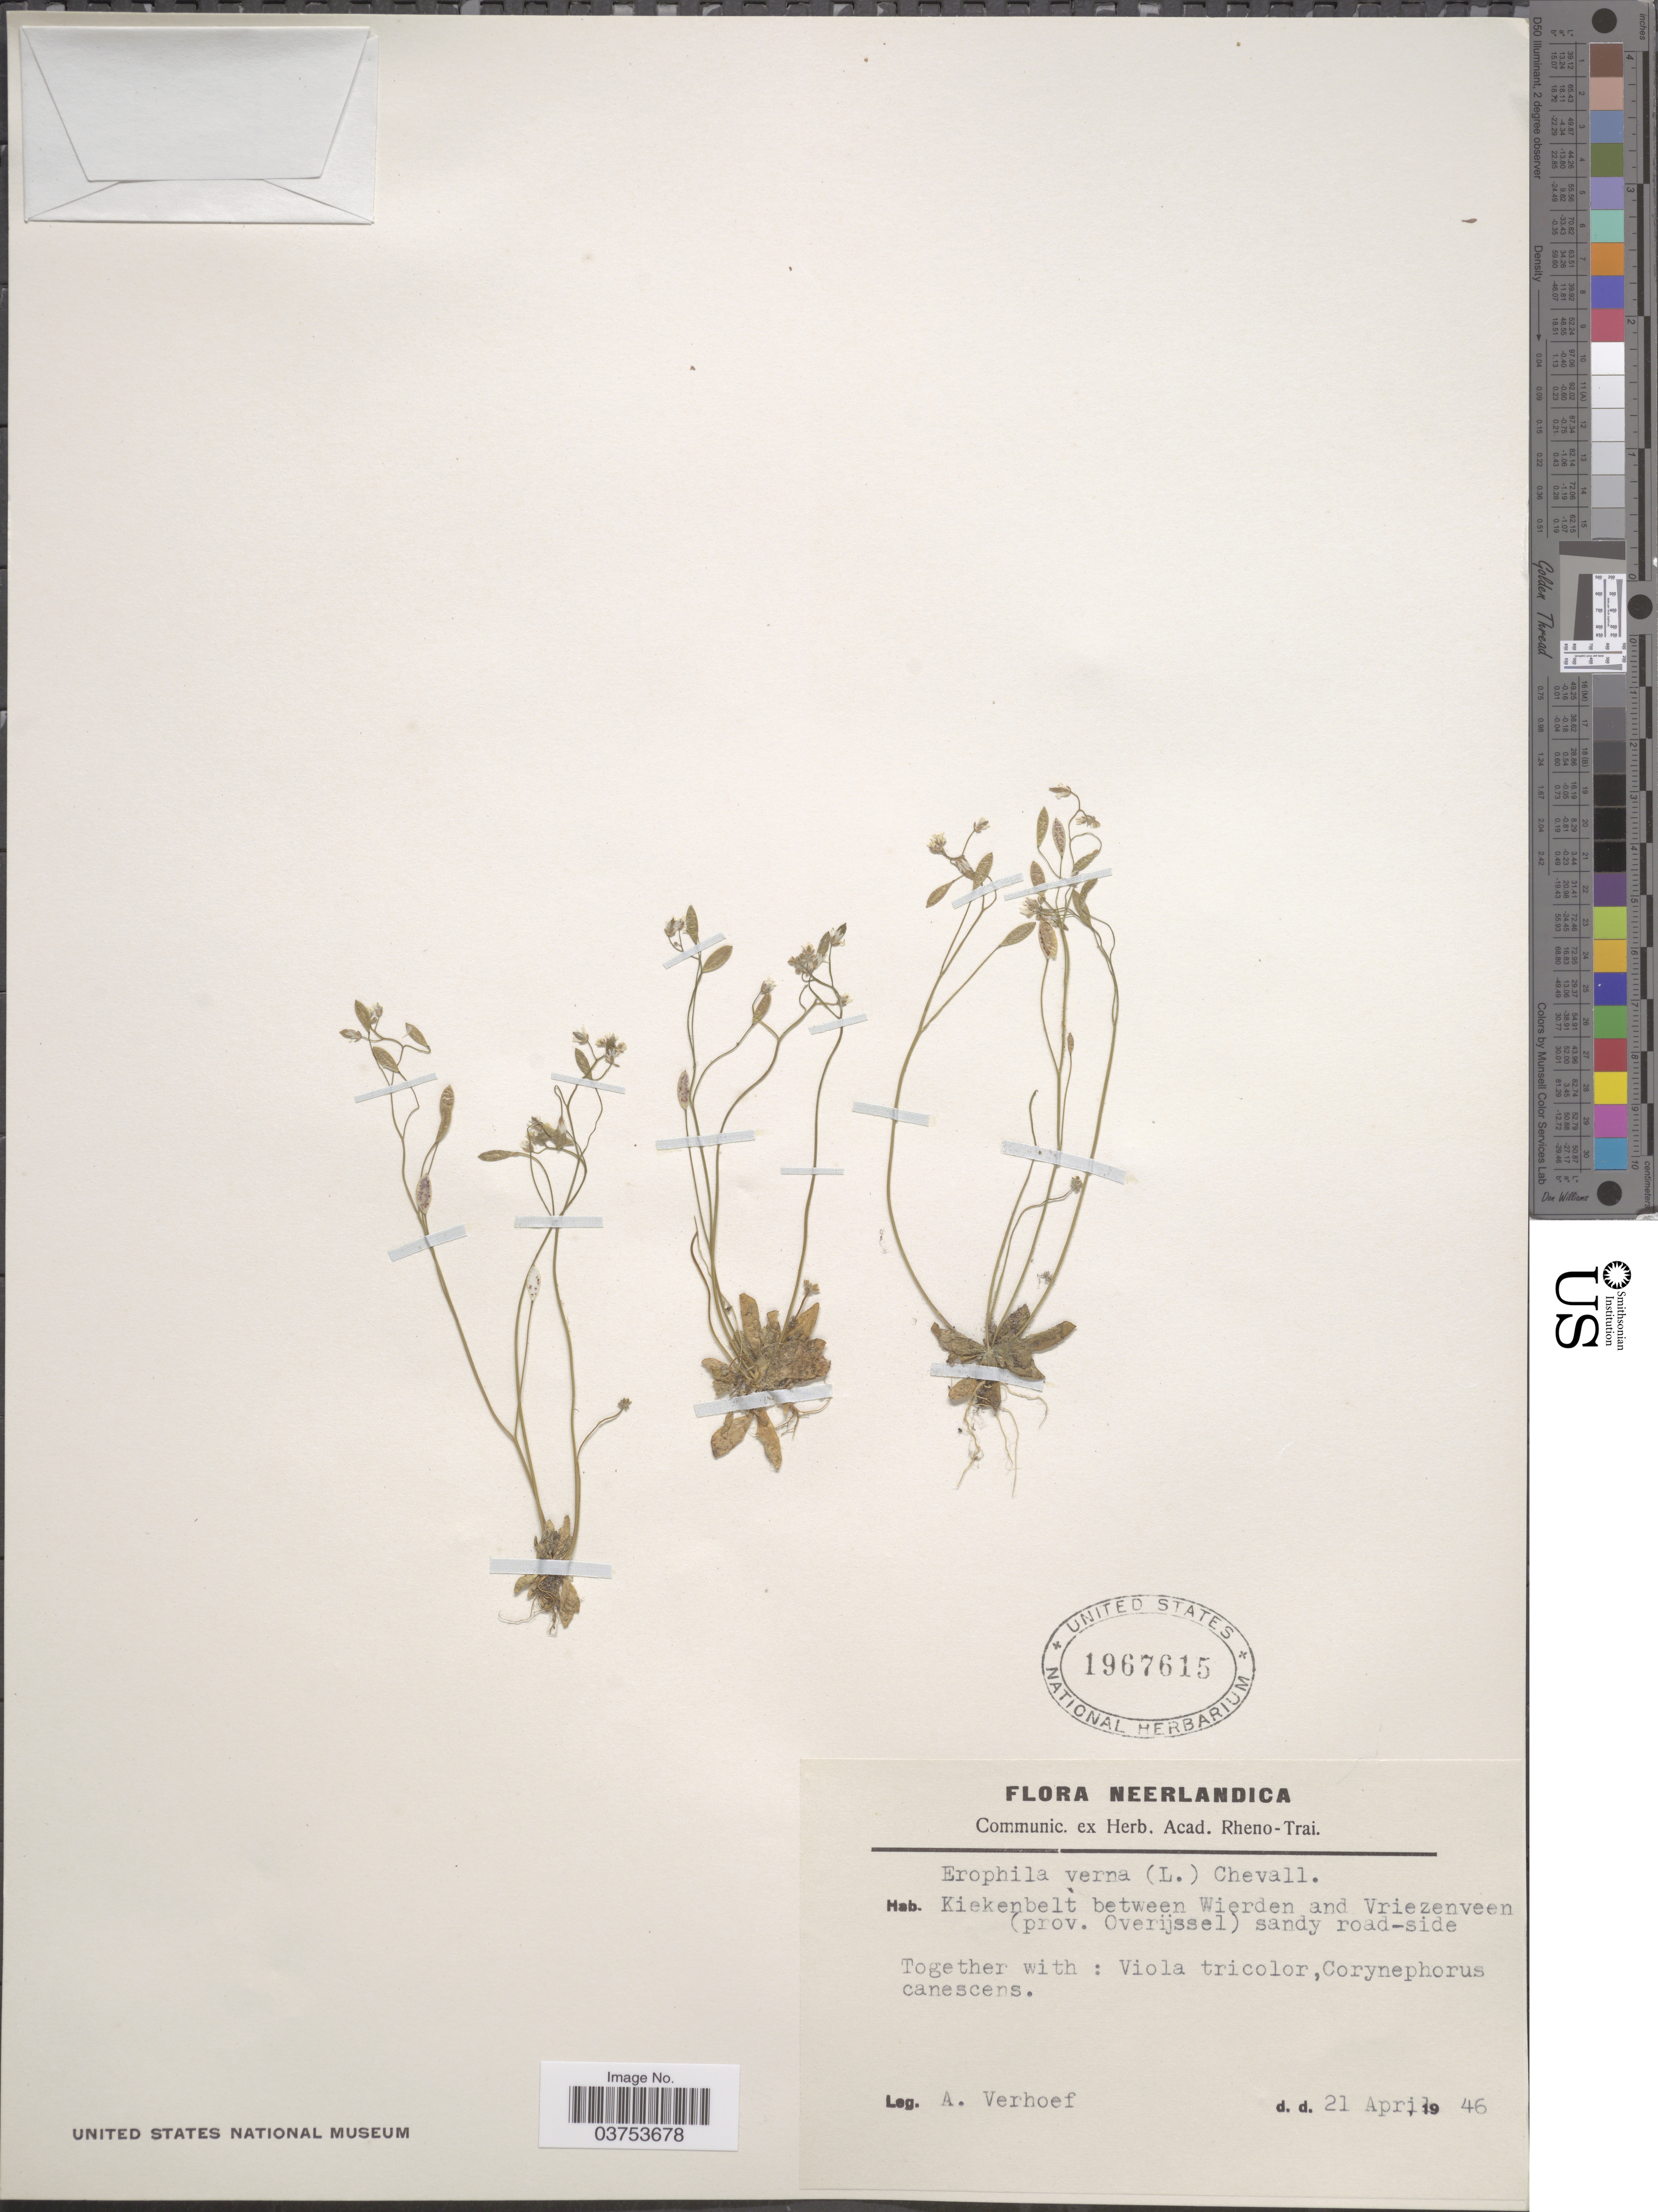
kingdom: Plantae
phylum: Tracheophyta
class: Magnoliopsida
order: Brassicales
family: Brassicaceae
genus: Erophila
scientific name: Erophila verna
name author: (L.) DC.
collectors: A. Verhoef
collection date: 1946-04-21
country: Netherlands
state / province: Overijssel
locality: Kiekenbelt between Wierden and Vriezenveen.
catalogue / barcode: US 1967615